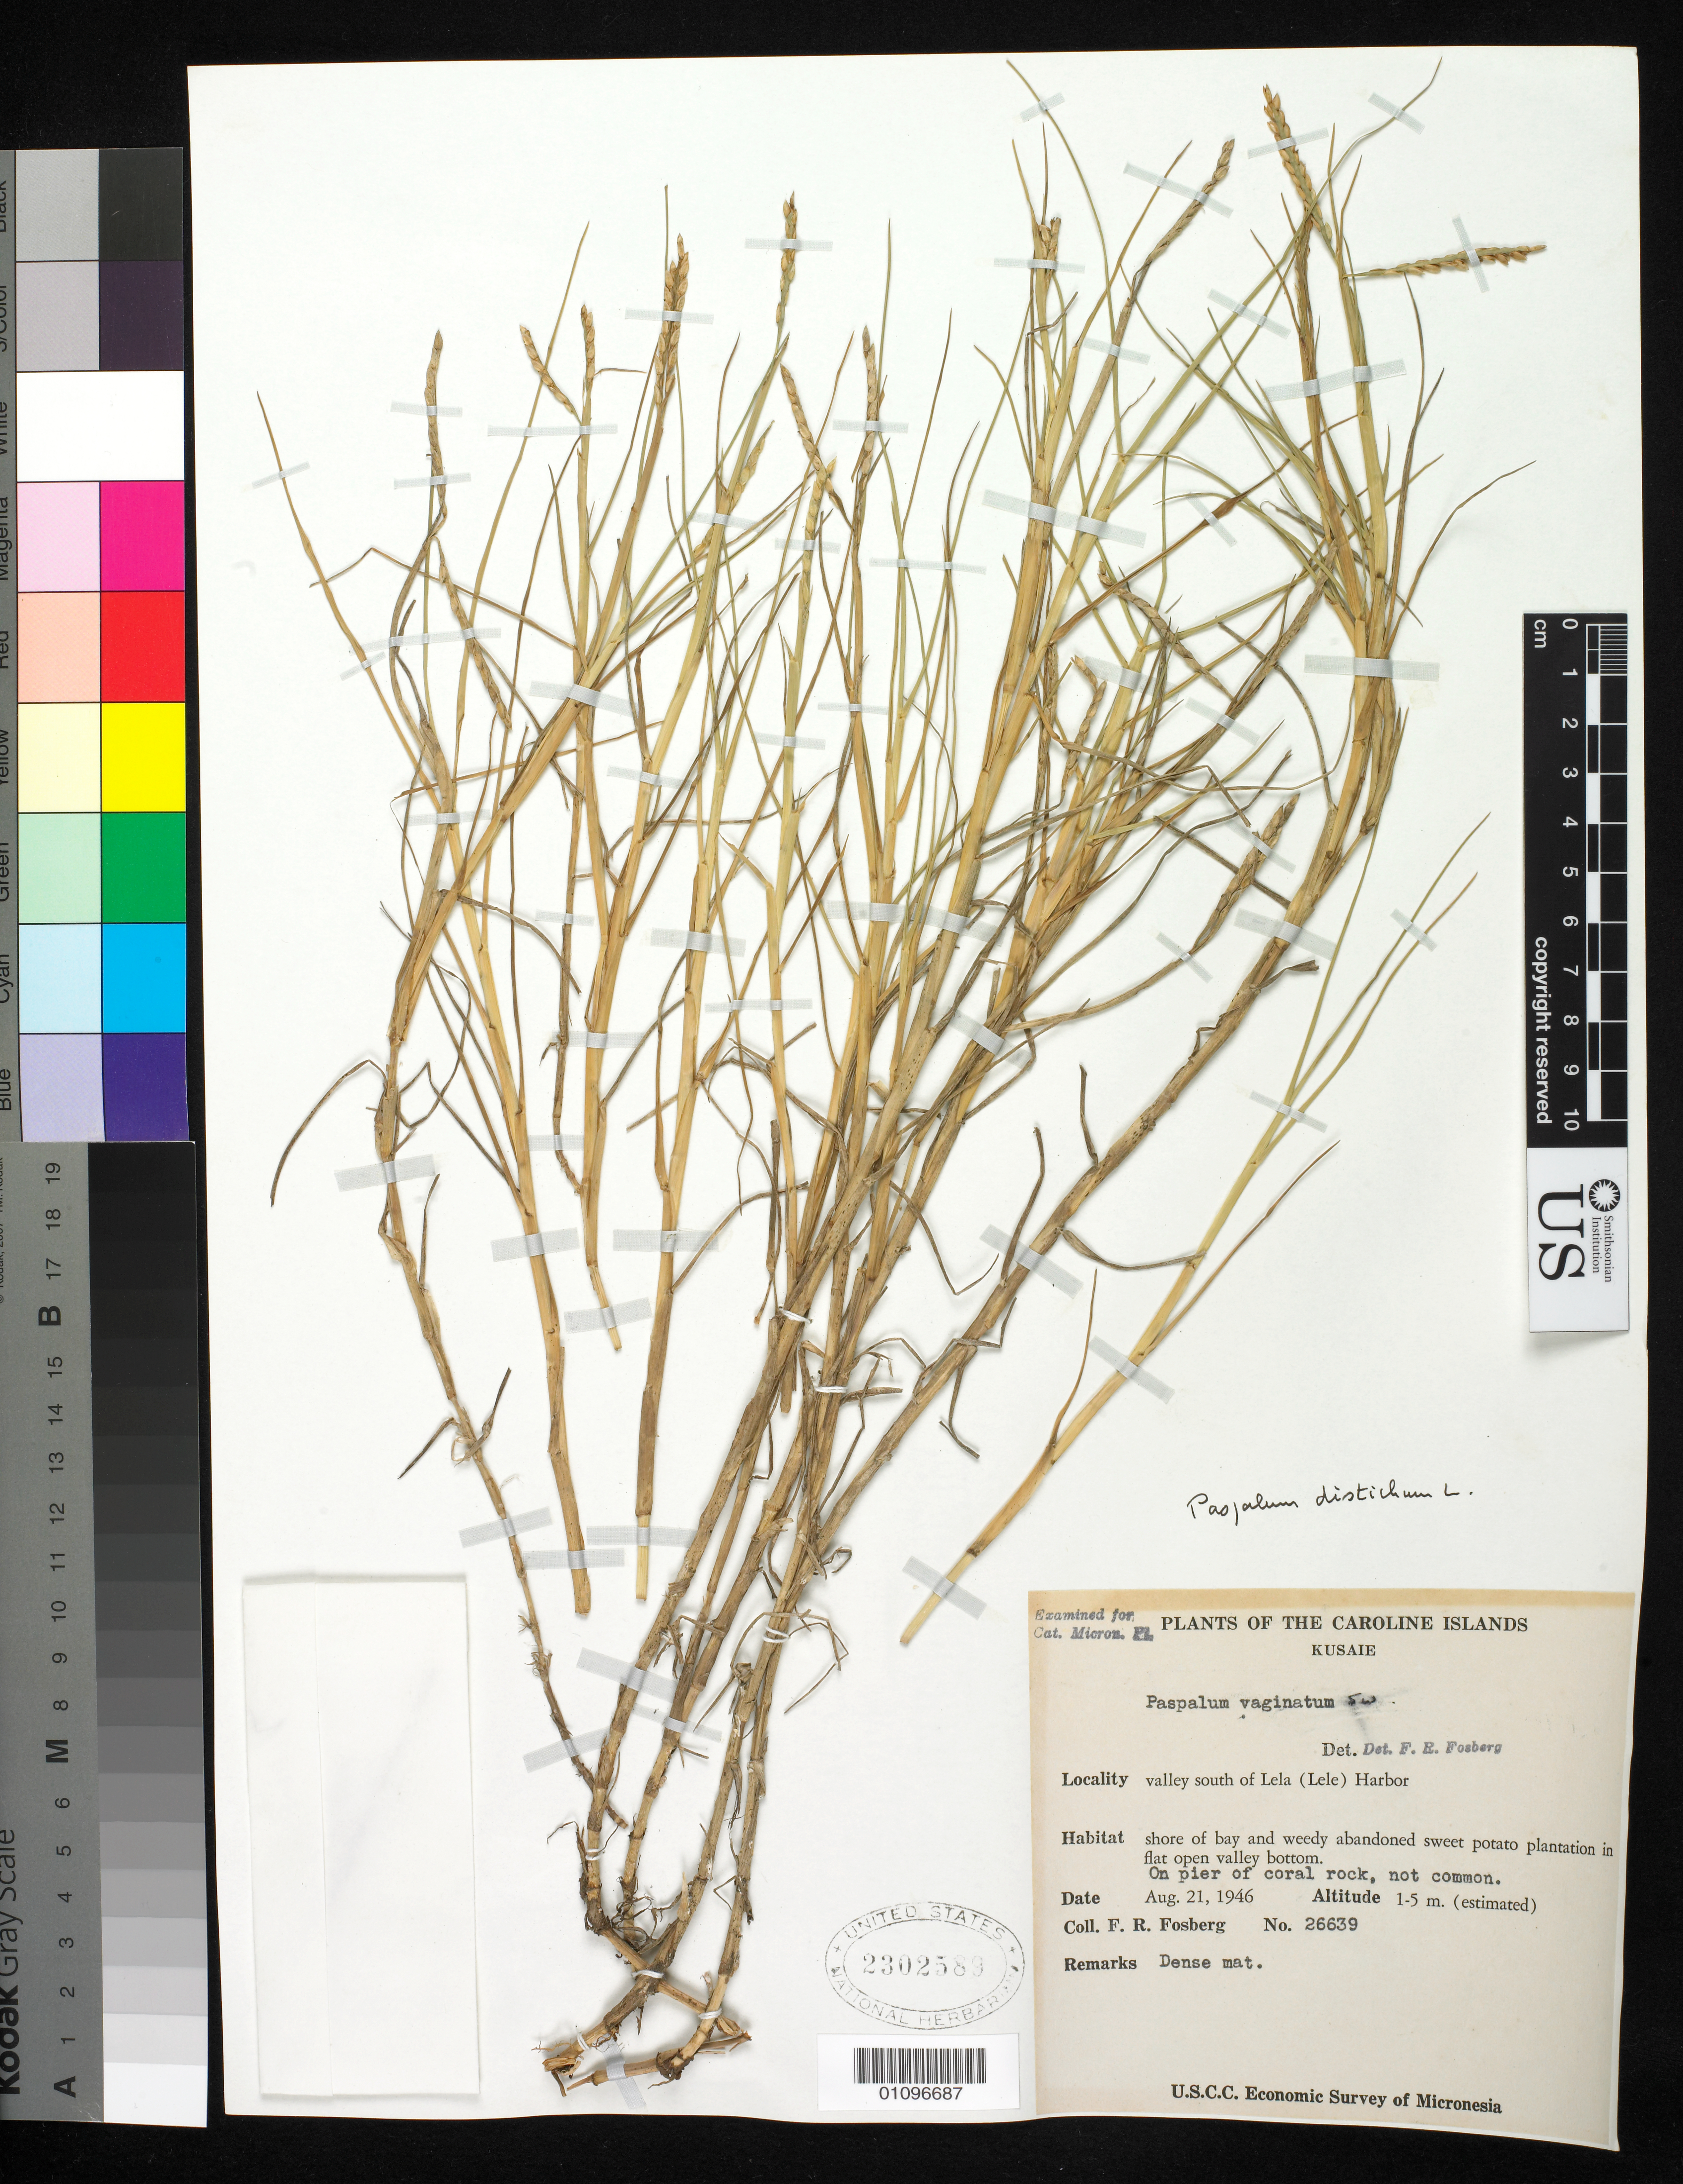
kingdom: Plantae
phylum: Tracheophyta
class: Liliopsida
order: Poales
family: Poaceae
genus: Paspalum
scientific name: Paspalum vaginatum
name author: Sw.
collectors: F. R. Fosberg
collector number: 26639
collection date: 1946-08-21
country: Micronesia, Federated States of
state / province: Kosrae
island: Kosrae [Kusaie]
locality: Valley S of Lela (Lele) Harbor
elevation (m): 1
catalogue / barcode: US 2302589